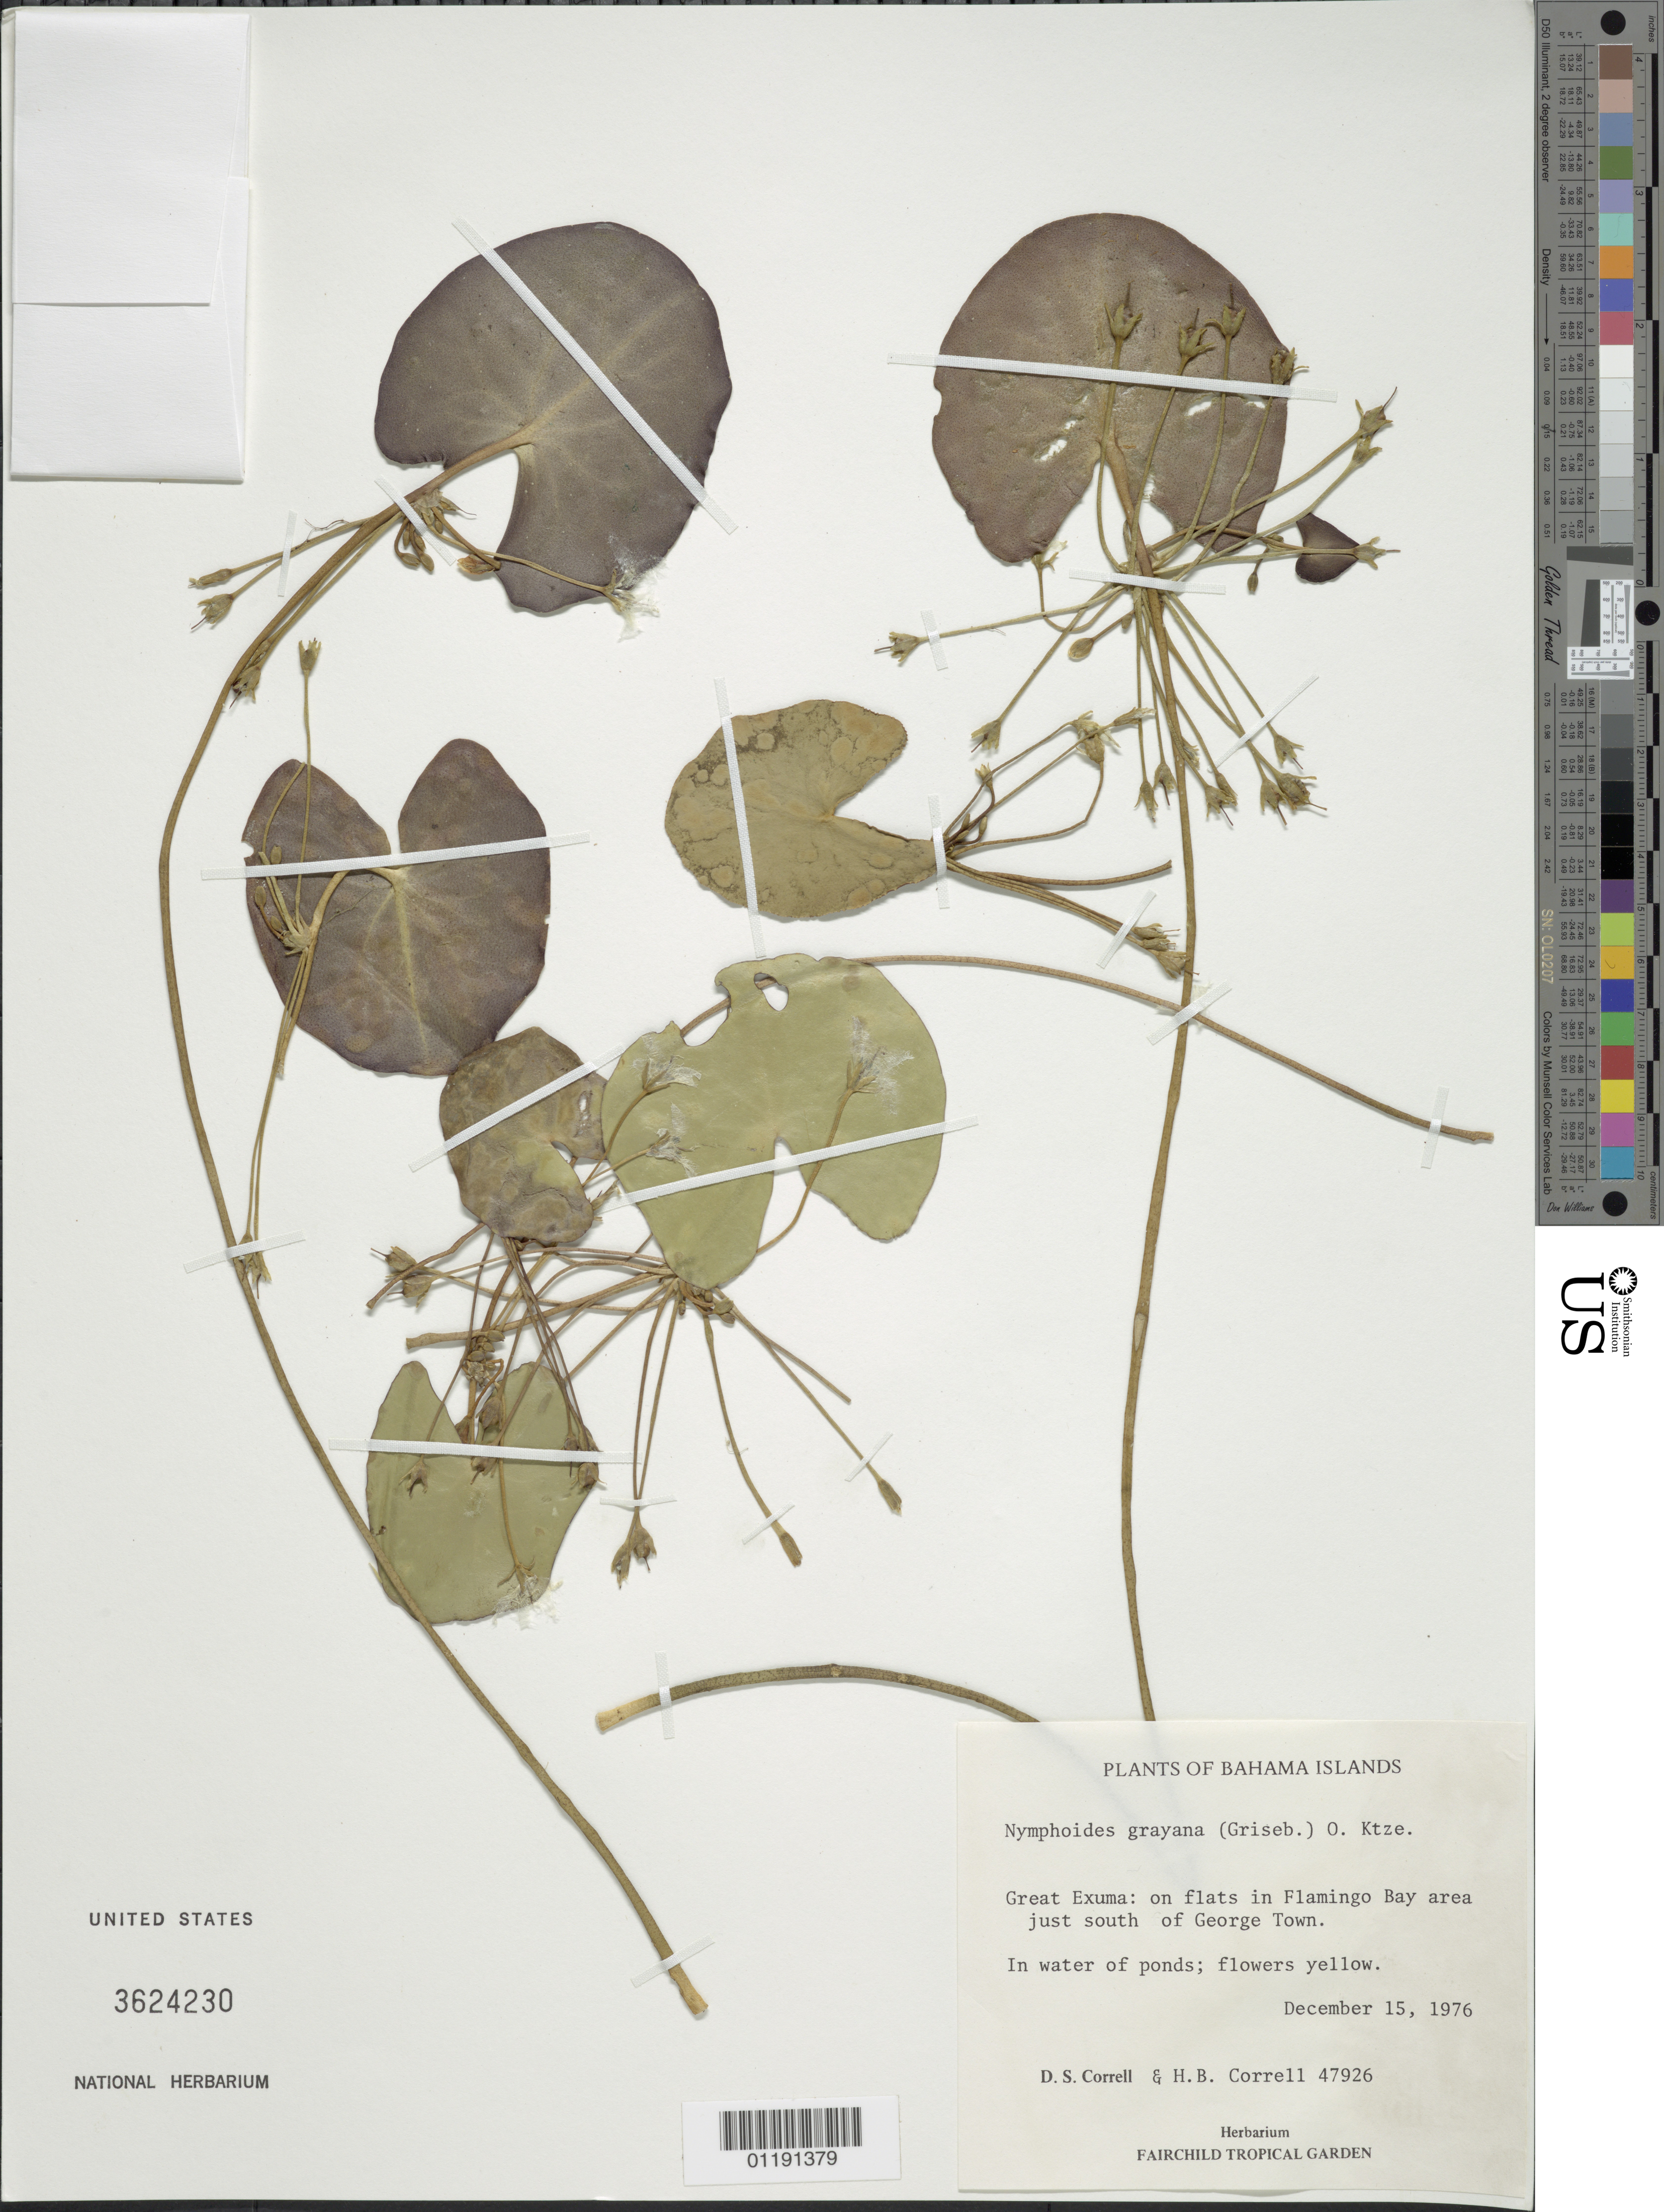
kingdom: Plantae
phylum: Tracheophyta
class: Magnoliopsida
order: Asterales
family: Menyanthaceae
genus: Nymphoides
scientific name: Nymphoides grayana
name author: (Griseb.) Kuntze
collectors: D. S. Correll & H. Correll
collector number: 47926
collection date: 1976-12-15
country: Bahamas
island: Great Exuma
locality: On flats in Flamingo Bay area just S of George Town.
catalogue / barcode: US 3624230